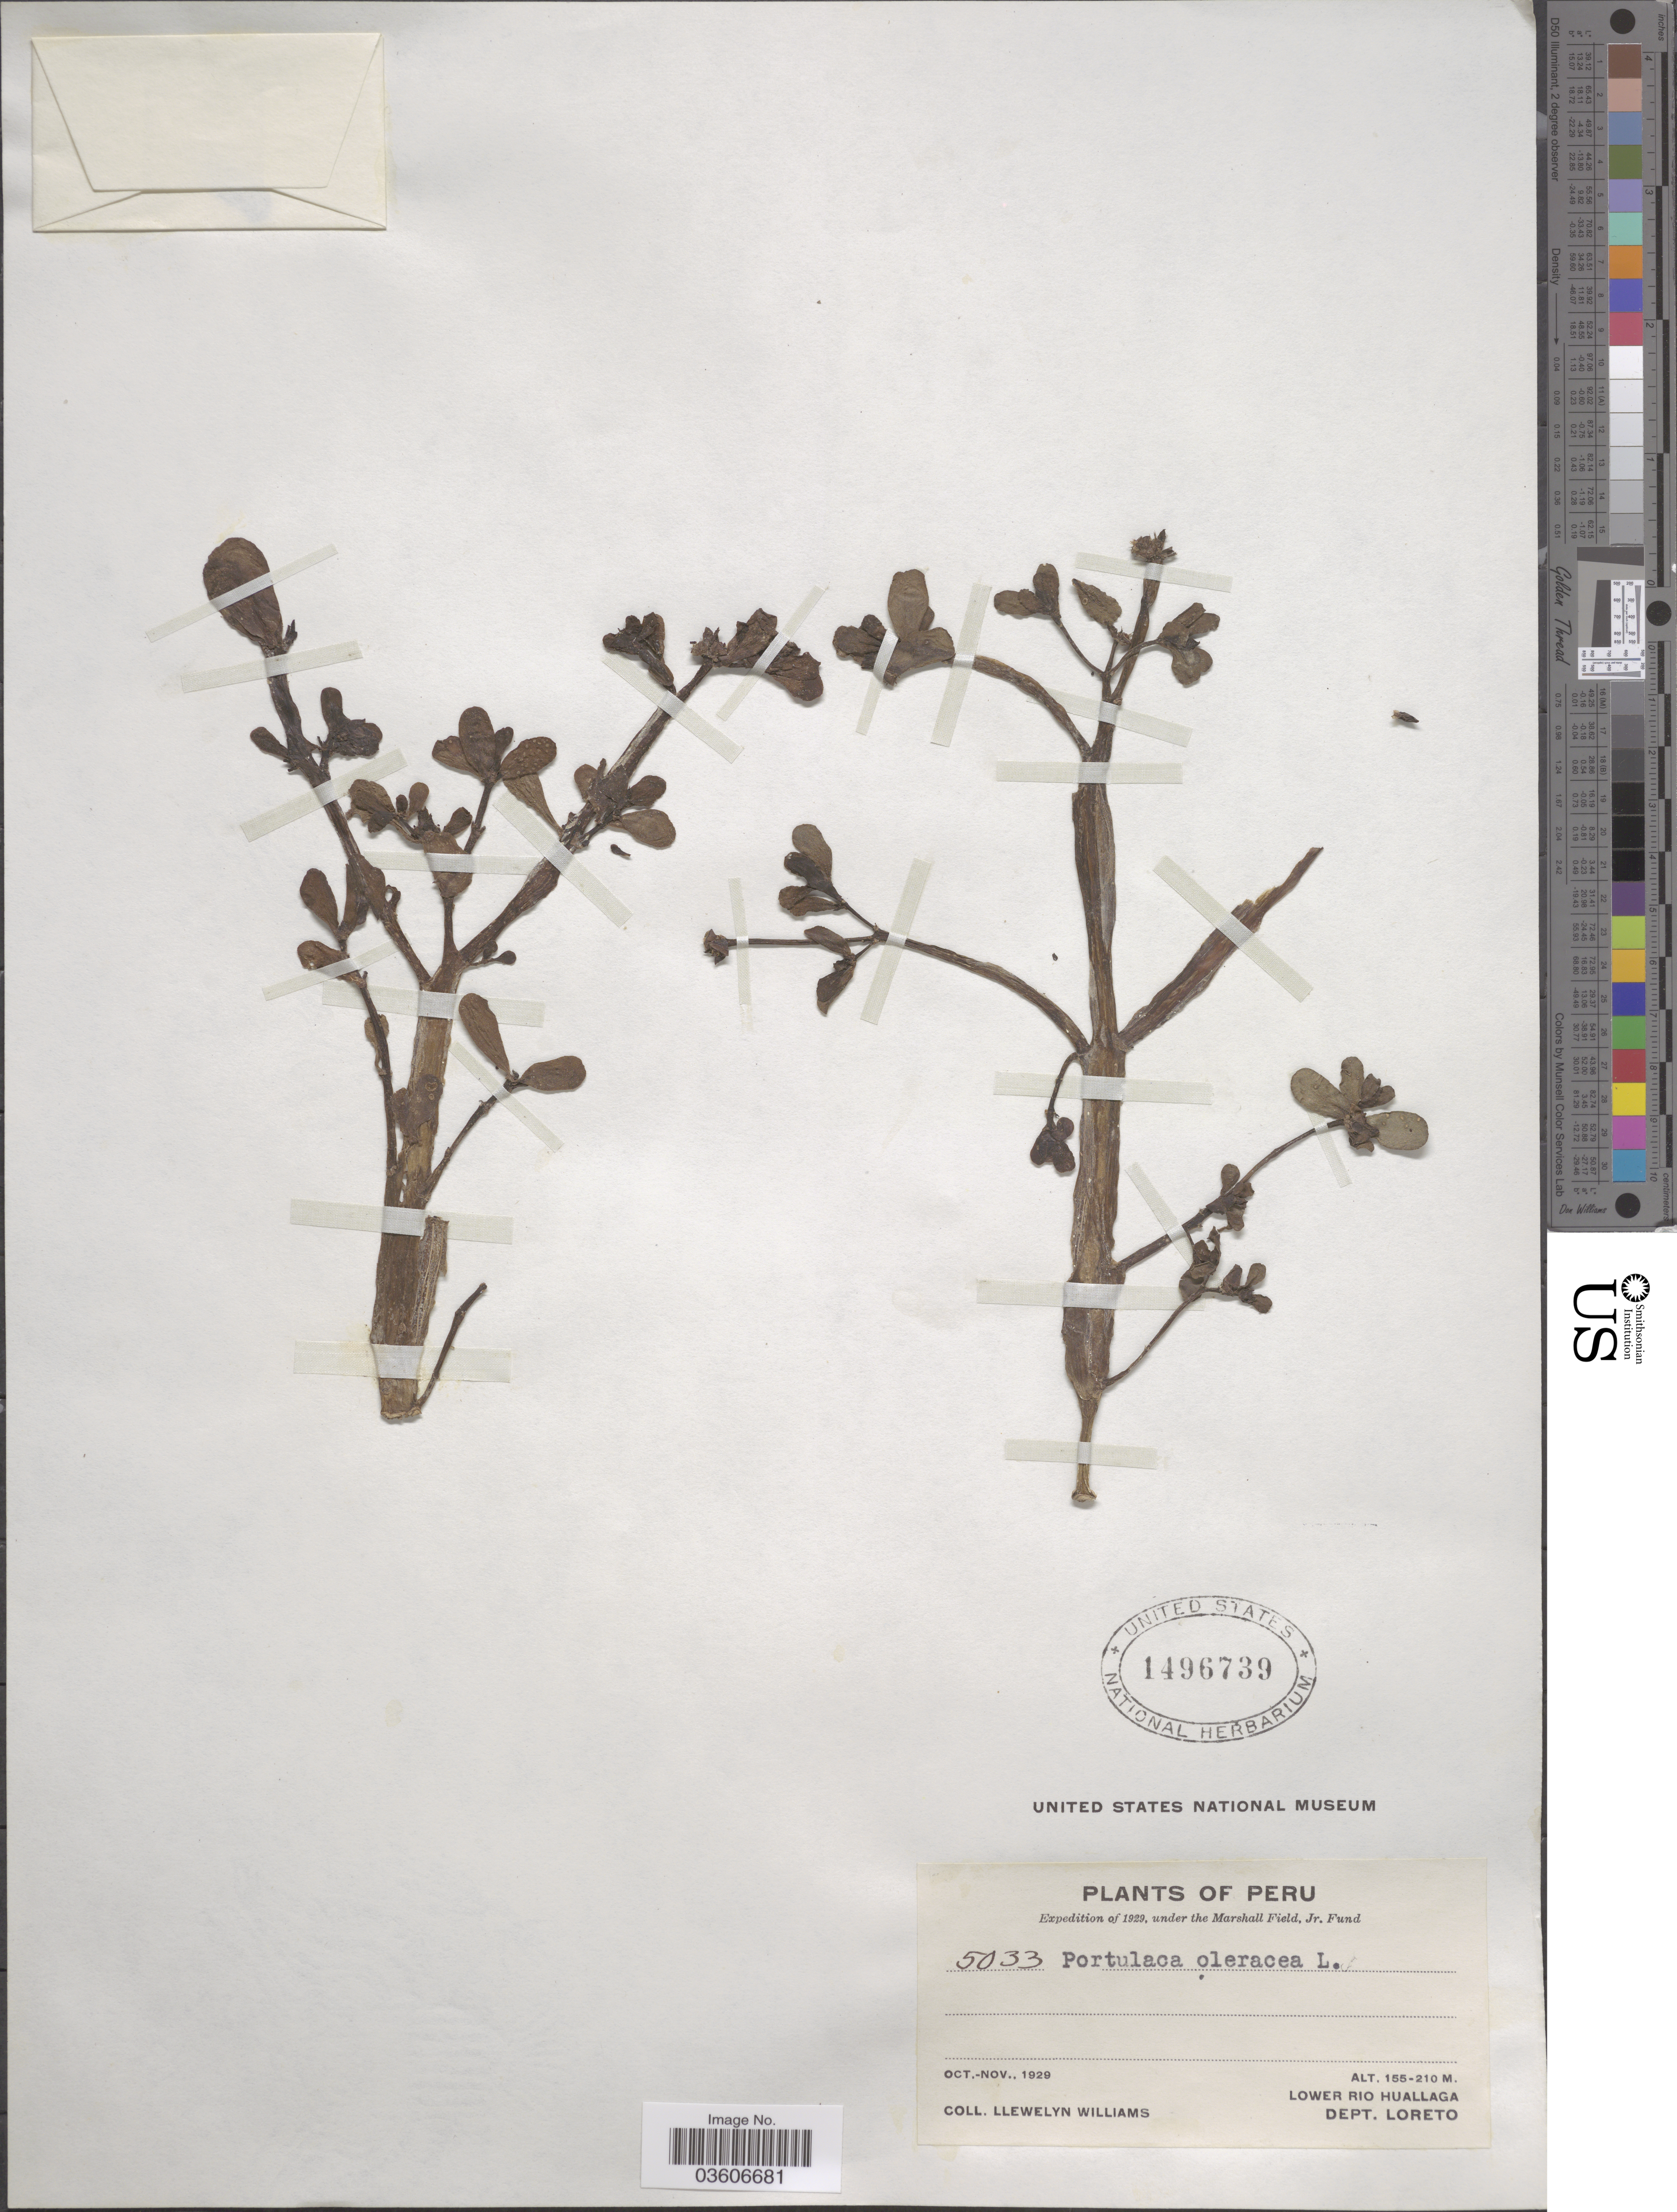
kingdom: Plantae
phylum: Tracheophyta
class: Magnoliopsida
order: Caryophyllales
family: Portulacaceae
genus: Portulaca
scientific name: Portulaca oleracea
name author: L.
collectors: Ll. Williams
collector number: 5033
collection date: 1929-10/1929-11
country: Peru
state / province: Loreto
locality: Lower Rio Huallaga. Dept. Loreto.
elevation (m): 155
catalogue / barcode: US 1496739